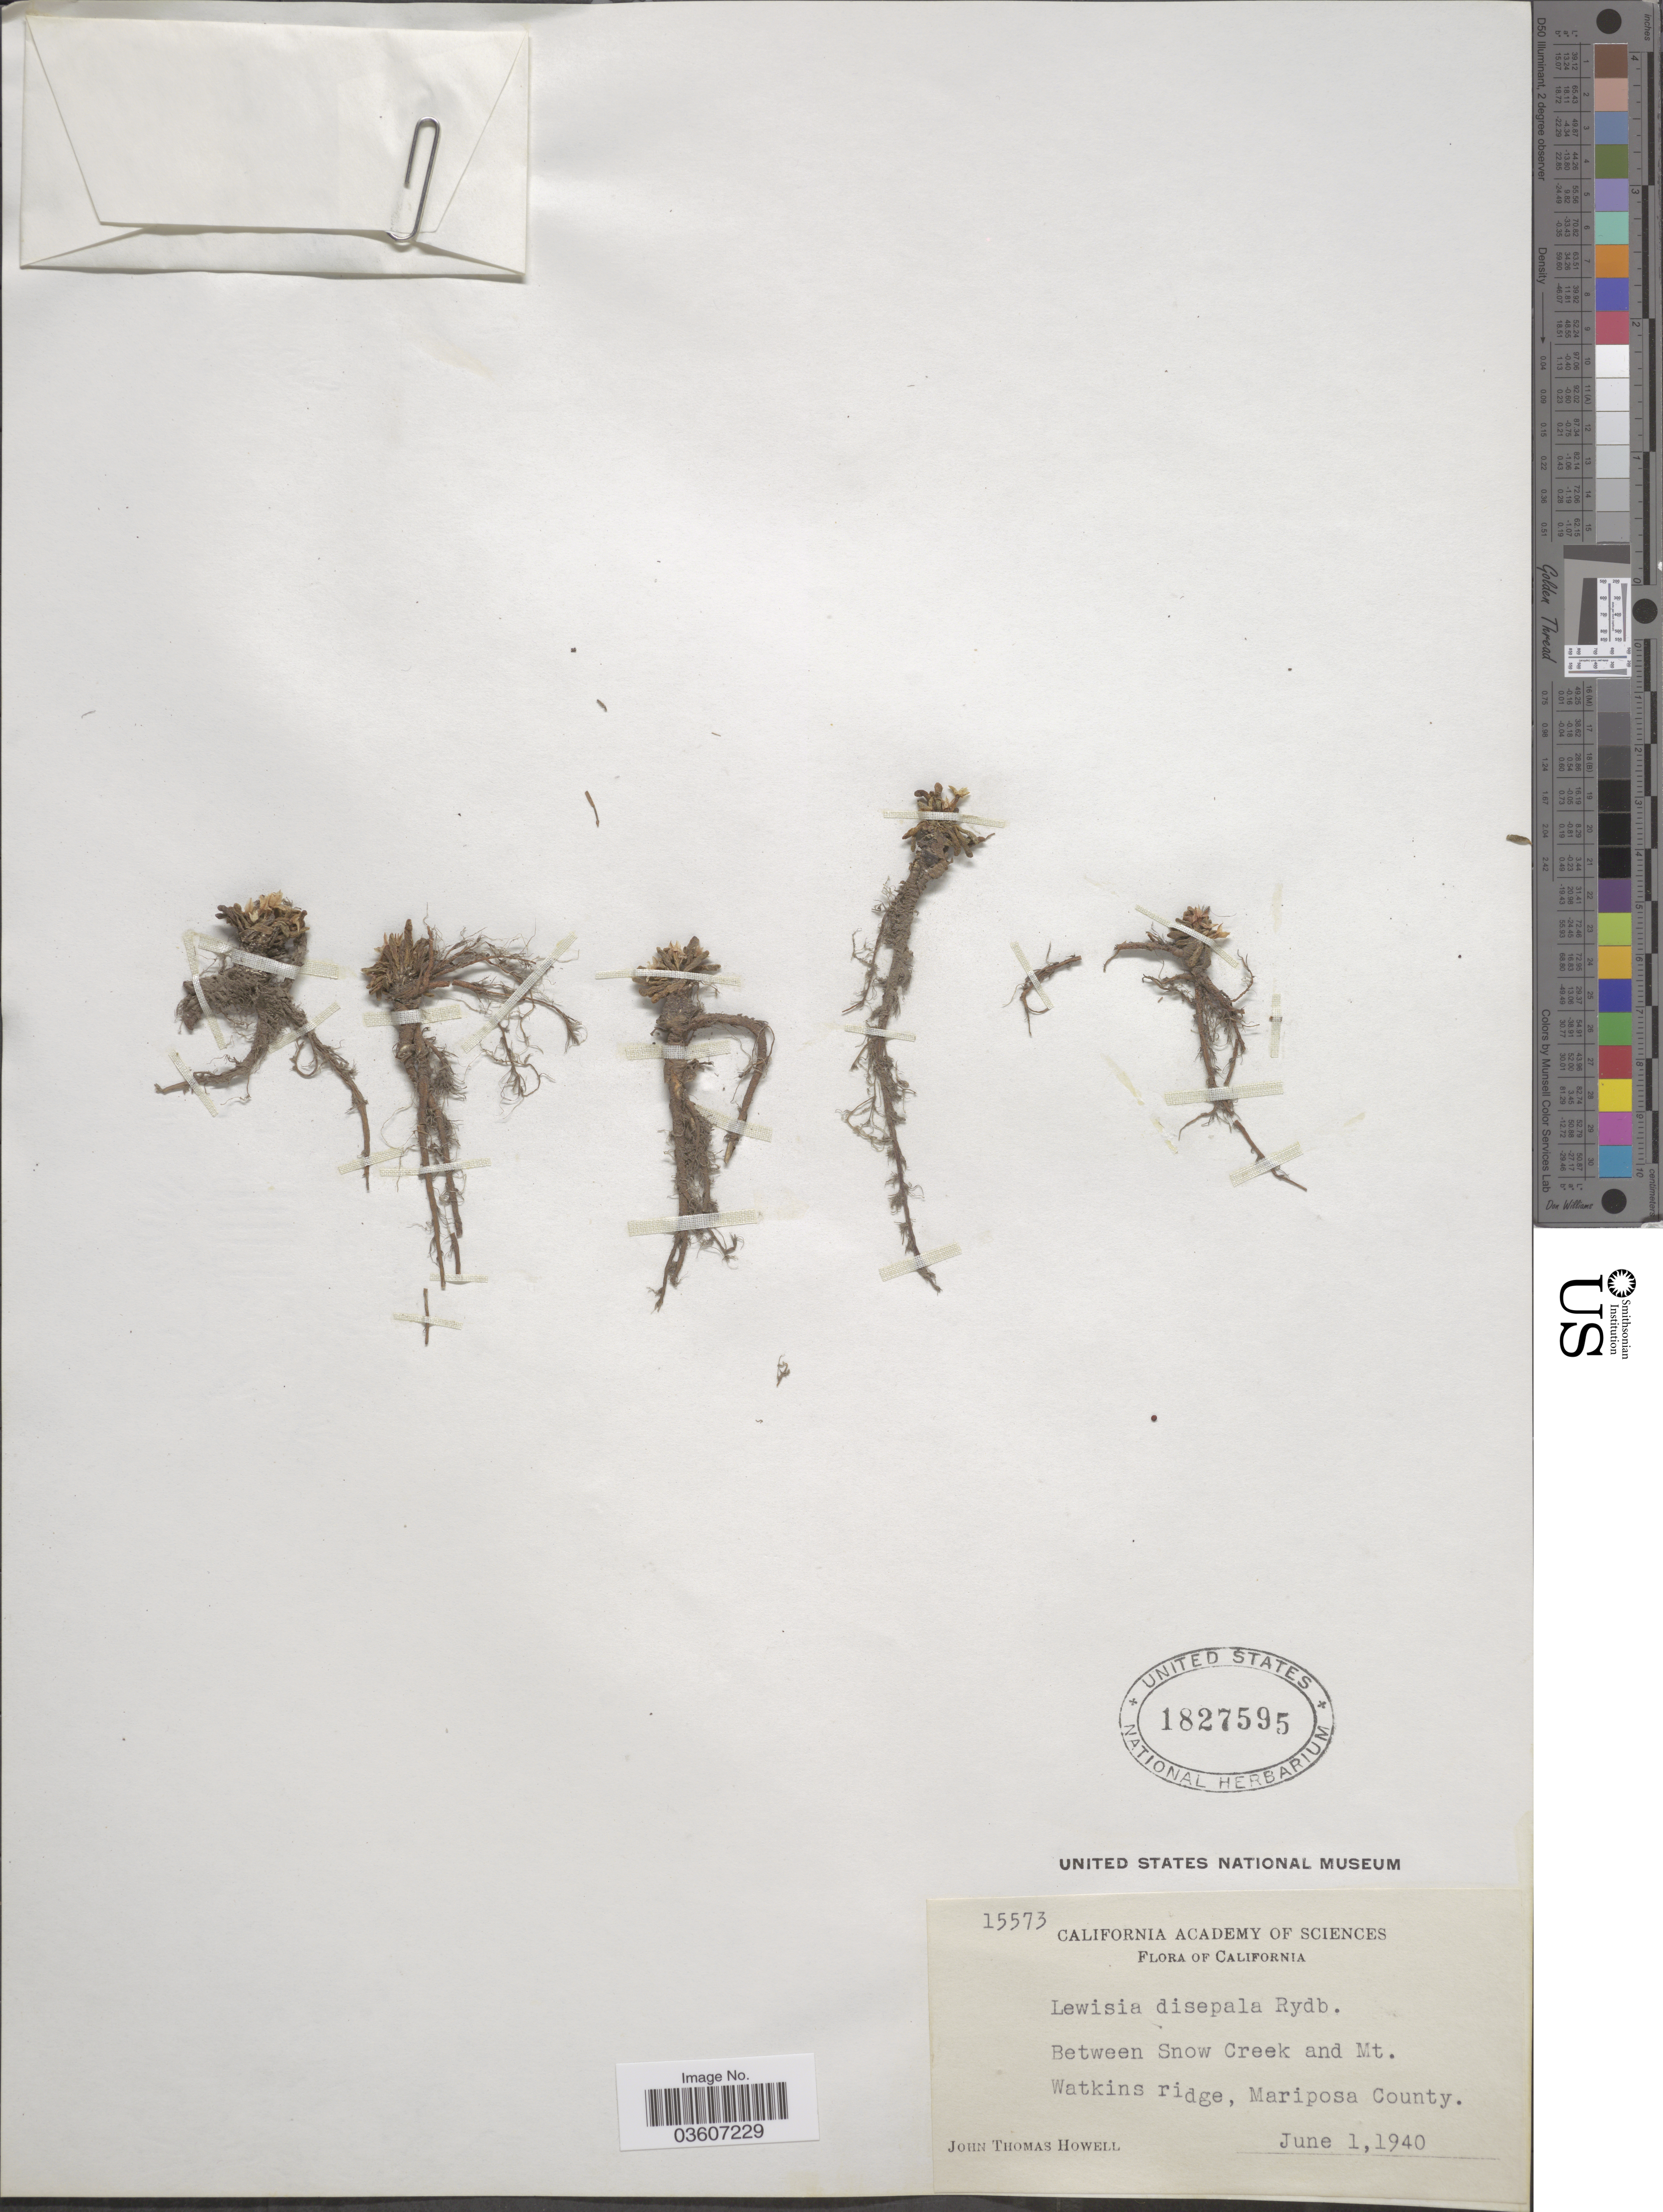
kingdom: Plantae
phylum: Tracheophyta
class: Magnoliopsida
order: Caryophyllales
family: Montiaceae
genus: Lewisia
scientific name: Lewisia disepala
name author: Rydb.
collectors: J. T. Howell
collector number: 15573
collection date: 1940-06-01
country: United States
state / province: California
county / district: Mariposa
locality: Between Snow Creek and Mt. Watkins ridge, Mariposa County.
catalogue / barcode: US 1827595